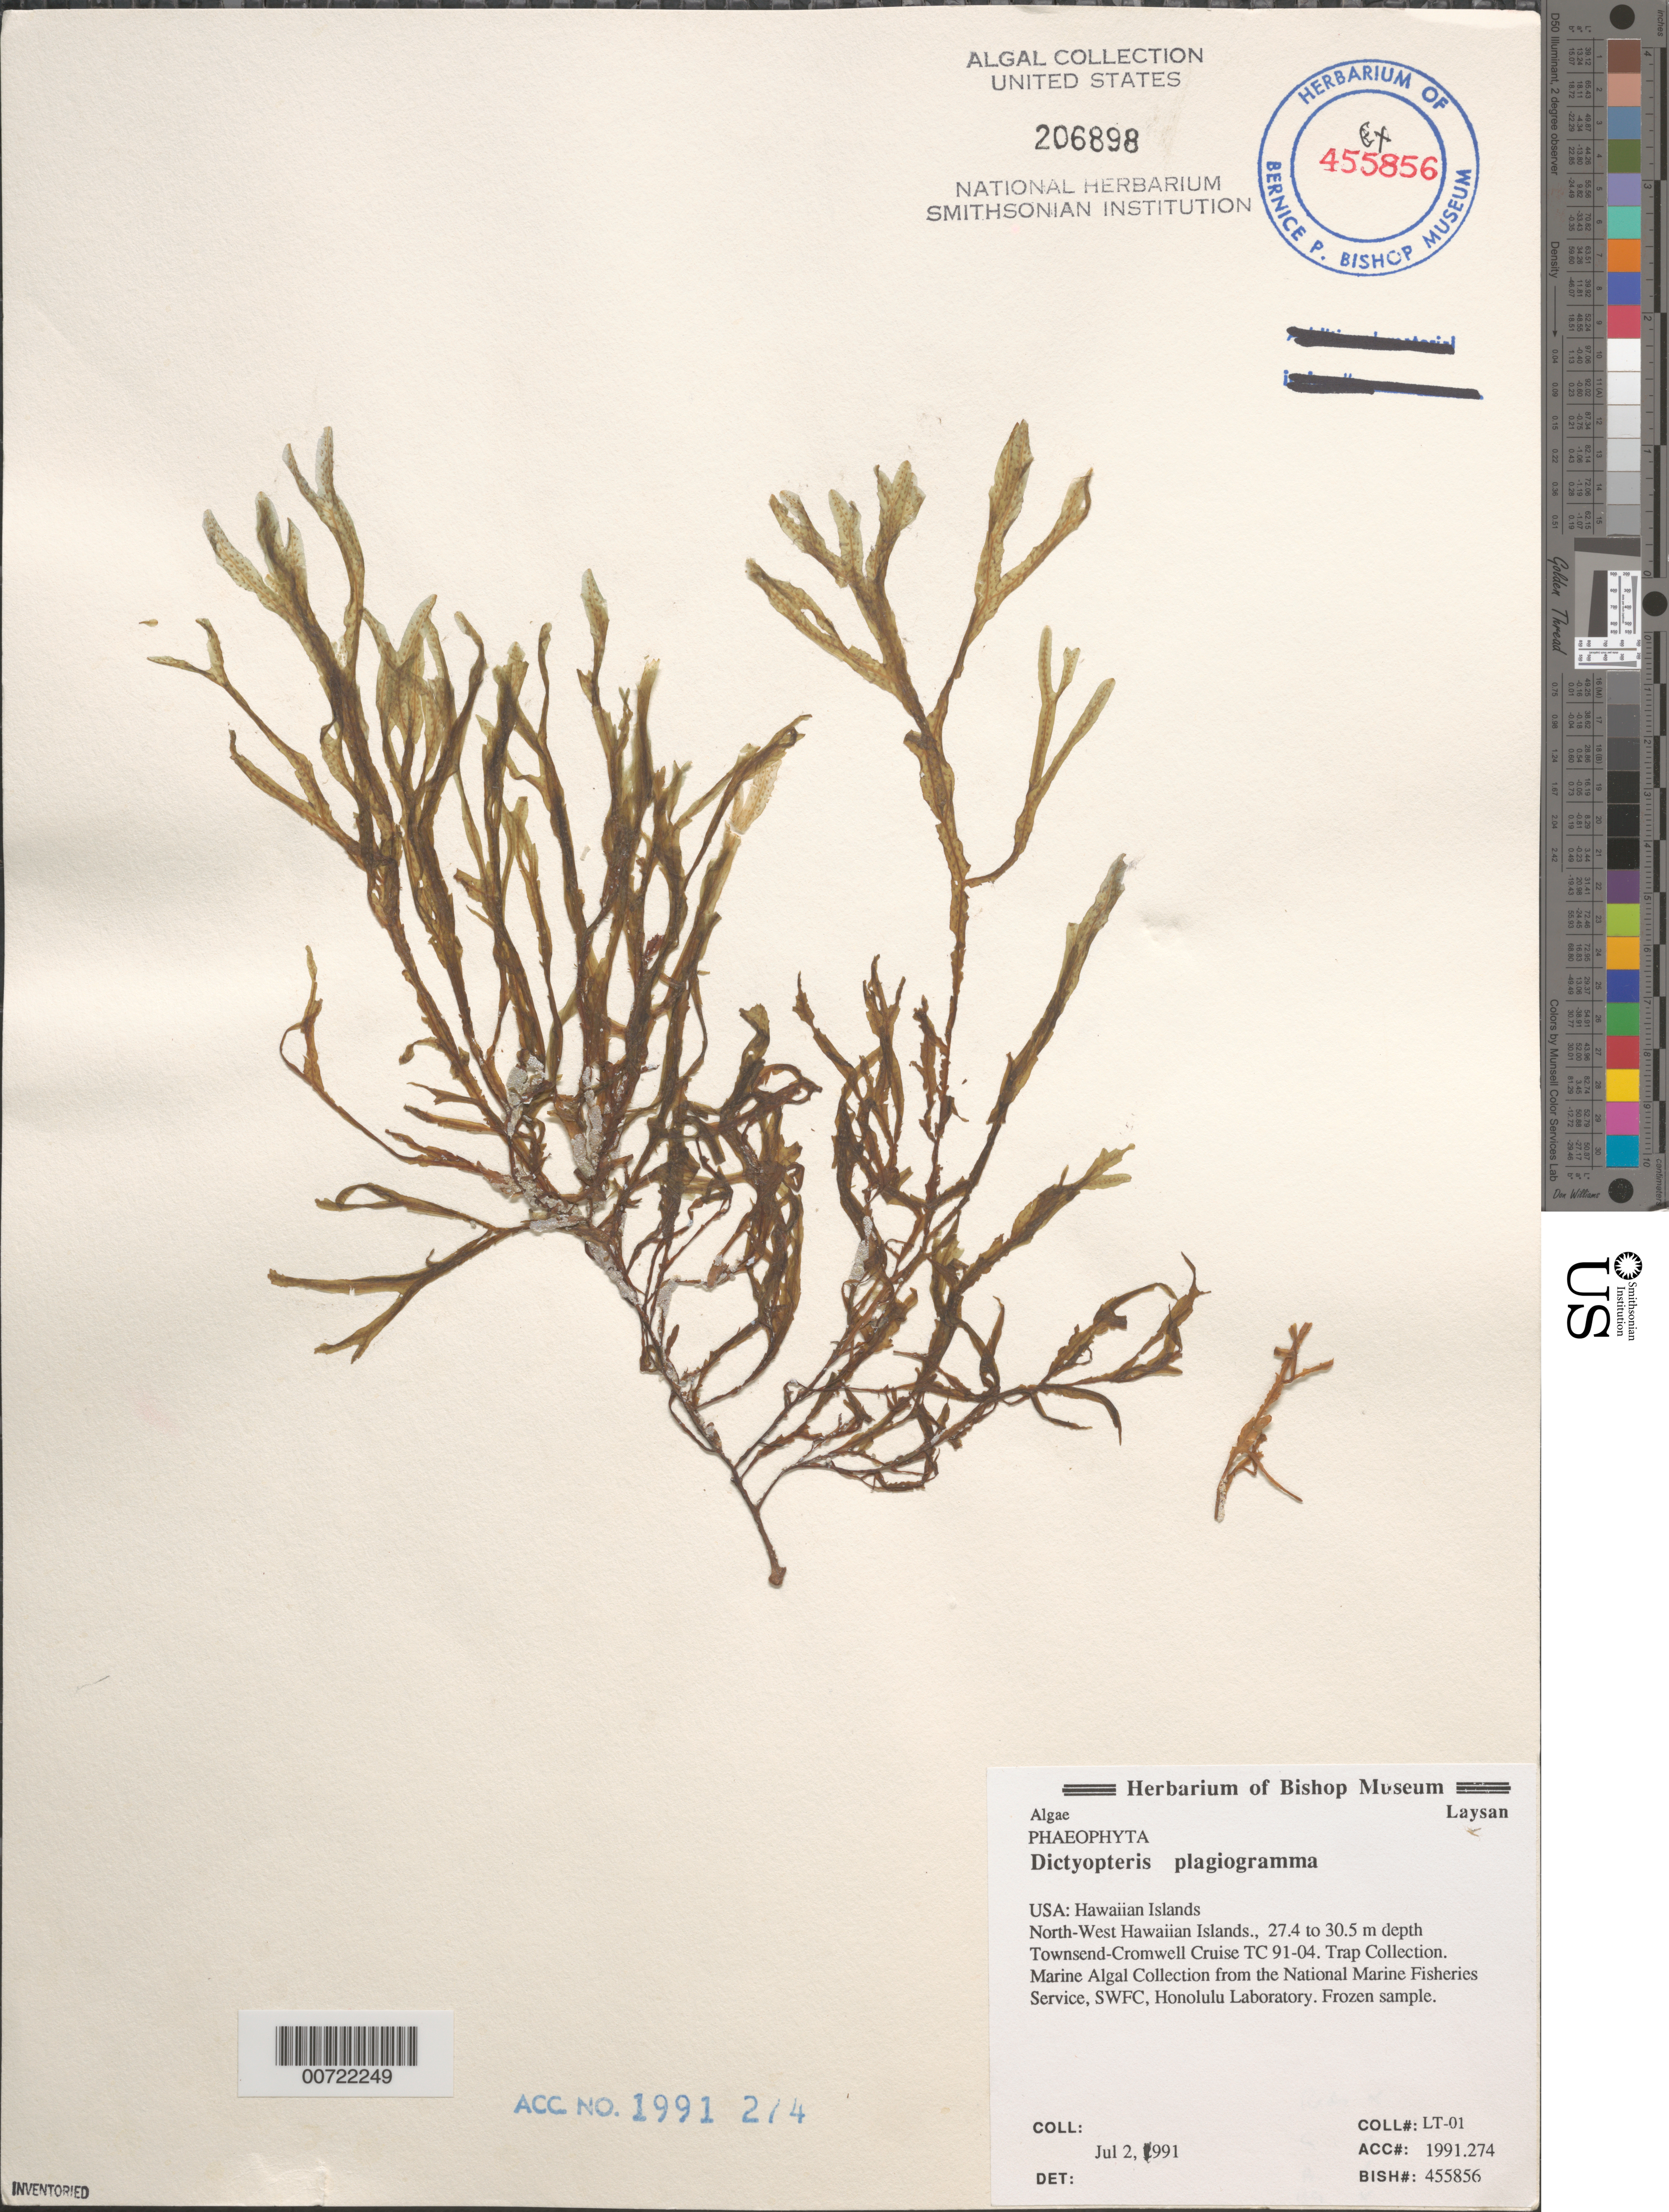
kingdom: Chromista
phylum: Ochrophyta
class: Phaeophyceae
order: Dictyotales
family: Dictyotaceae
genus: Dictyopteris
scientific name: Dictyopteris plagiogramma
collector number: LT-01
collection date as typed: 02 Jul 1991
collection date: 1991-07-02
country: United States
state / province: Hawaii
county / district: Honolulu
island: Laysan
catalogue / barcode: US 206898